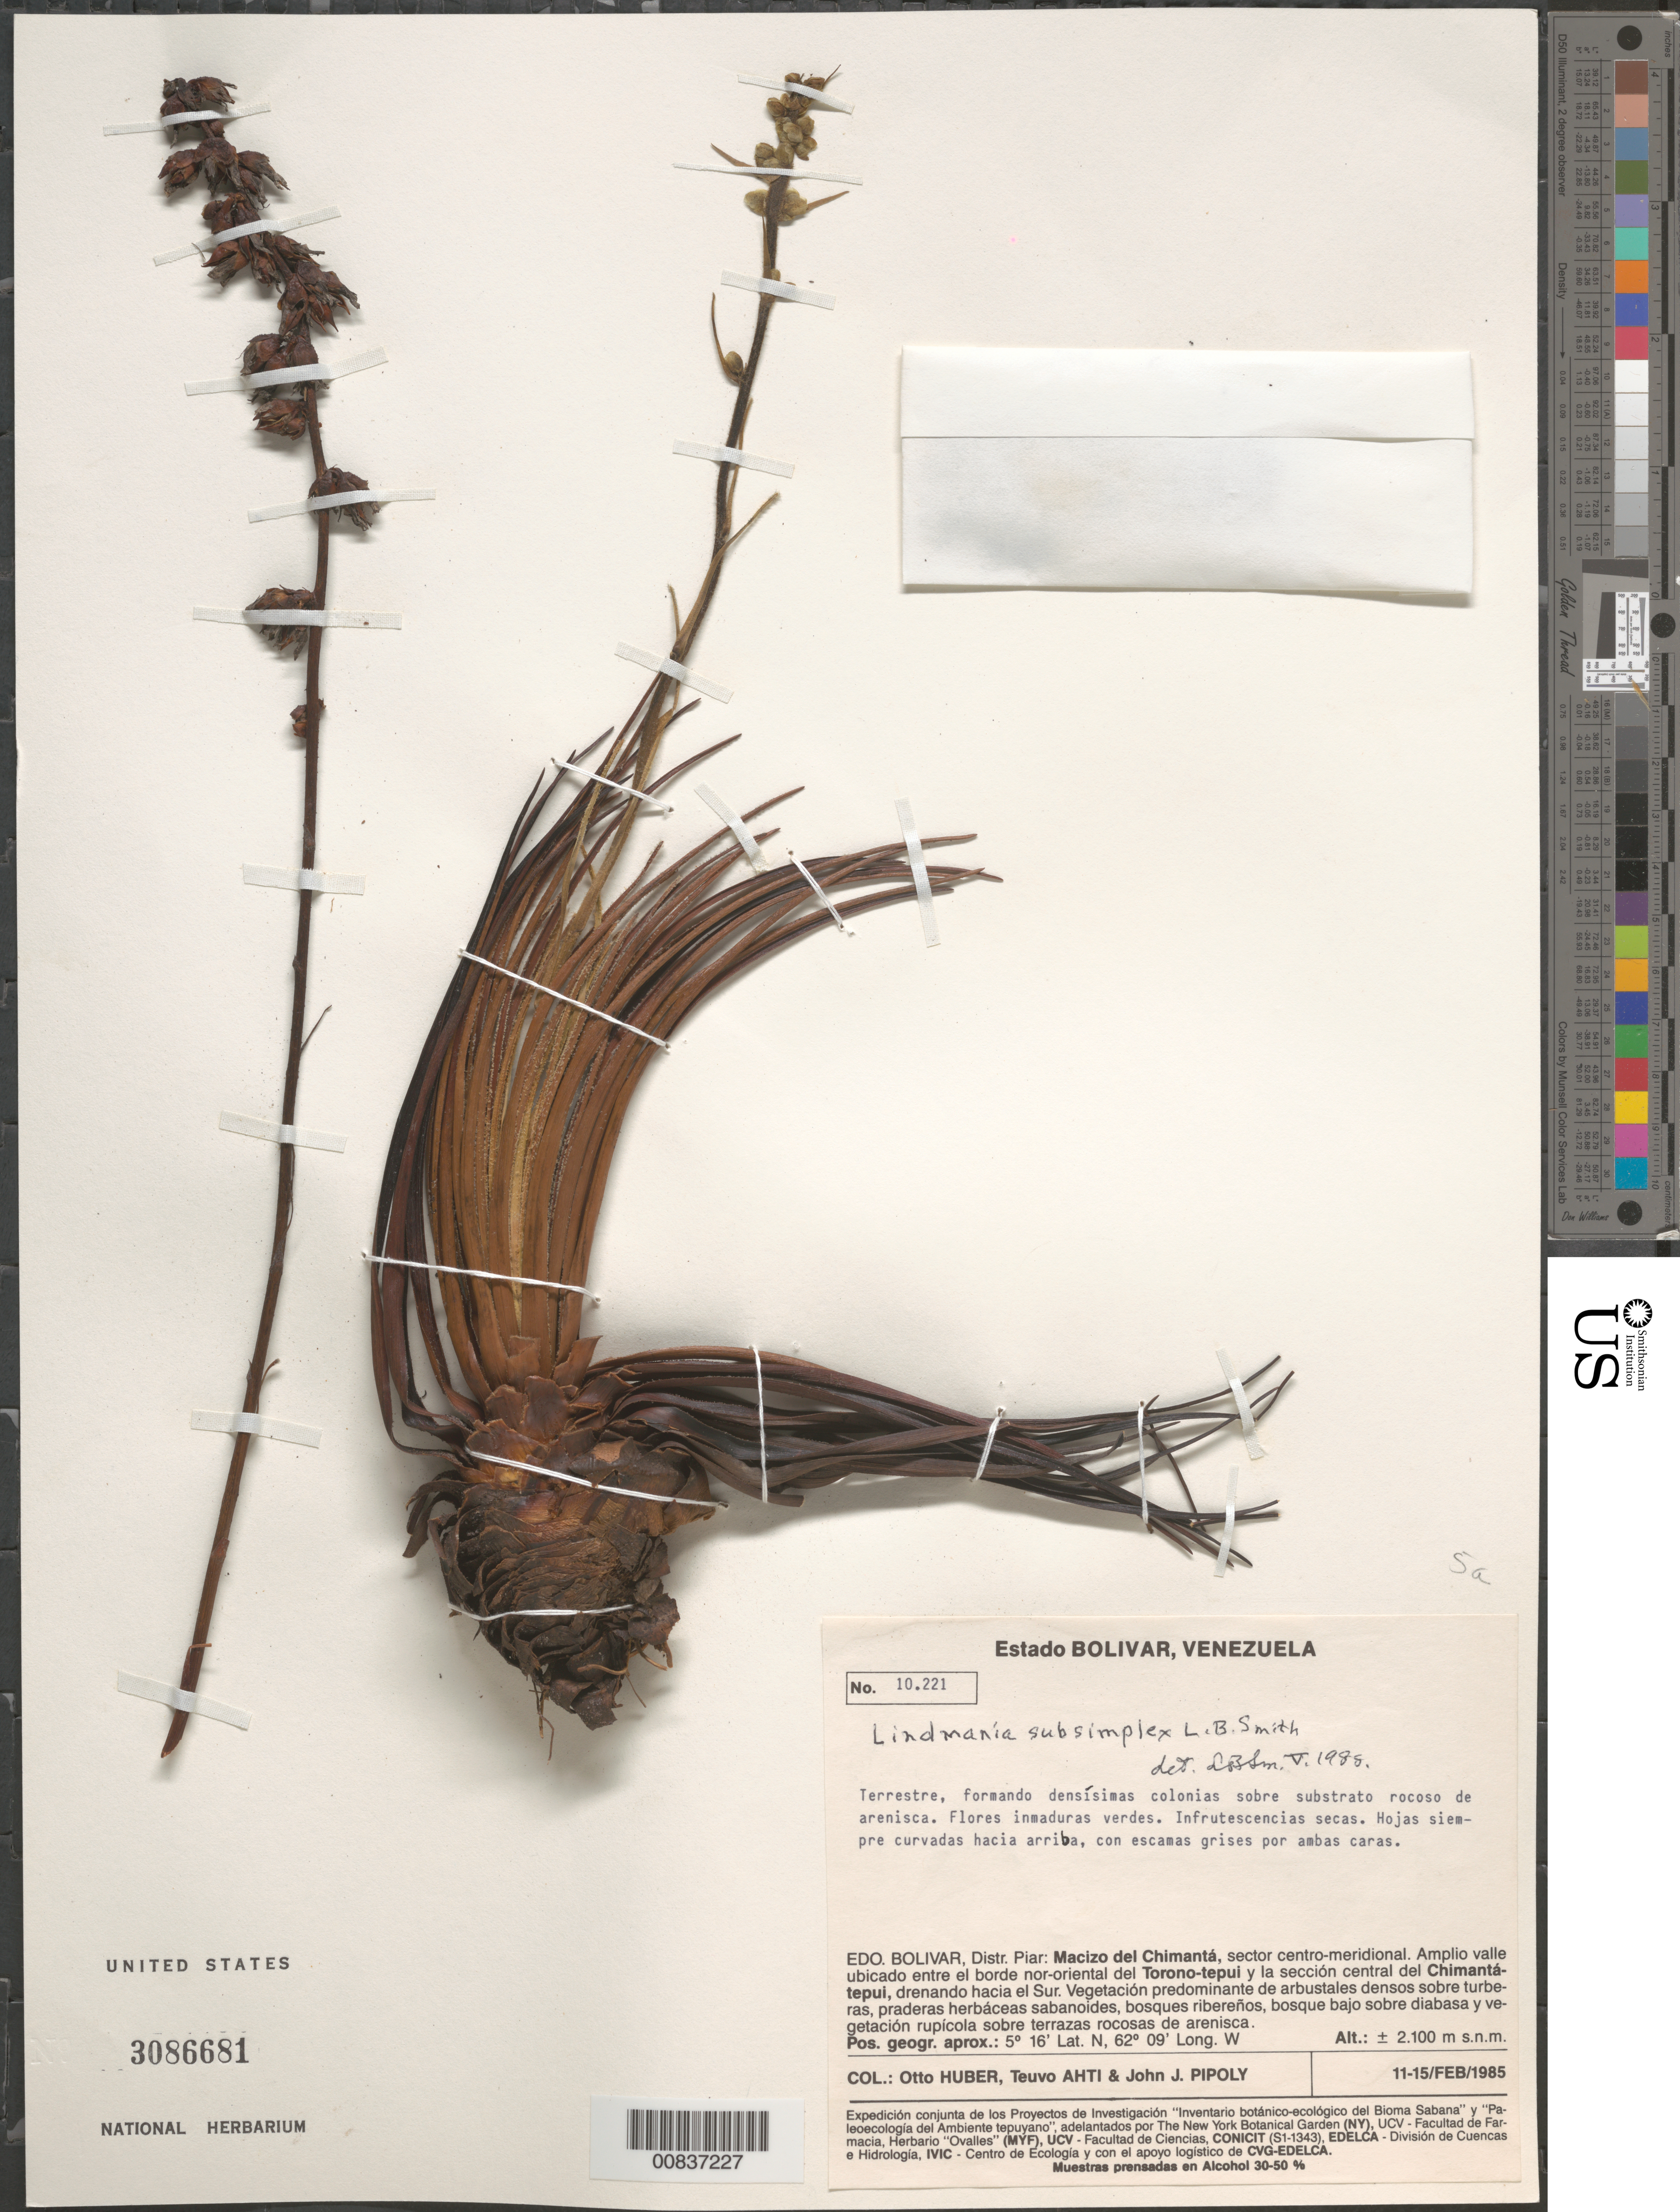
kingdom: Plantae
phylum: Tracheophyta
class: Liliopsida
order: Poales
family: Bromeliaceae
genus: Lindmania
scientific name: Lindmania subsimplex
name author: L.B. Sm.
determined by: Smith, Lyman B., (US), NMNH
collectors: O. Huber, T. T. Ahti & J. J. Pipoly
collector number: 10221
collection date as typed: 11-Feb-85 to 15-Feb-85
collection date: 1985-02-11/1985-02-15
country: Venezuela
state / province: Bolívar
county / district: Piar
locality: Macizo del Chimantá, sector centro-meridional; amplio valle ubicado entre el borde nor-oriental del Torono-tepuí y la sección central del Chimantá-tepuí, drenando hacia el Sur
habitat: Amplio valle; vegetación predominante de arbustales densos sobre turberas, praderas herbáceas sabanoides, bosques ribereños, bosque bajo sobre diabasa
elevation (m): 2100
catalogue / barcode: US 3086681